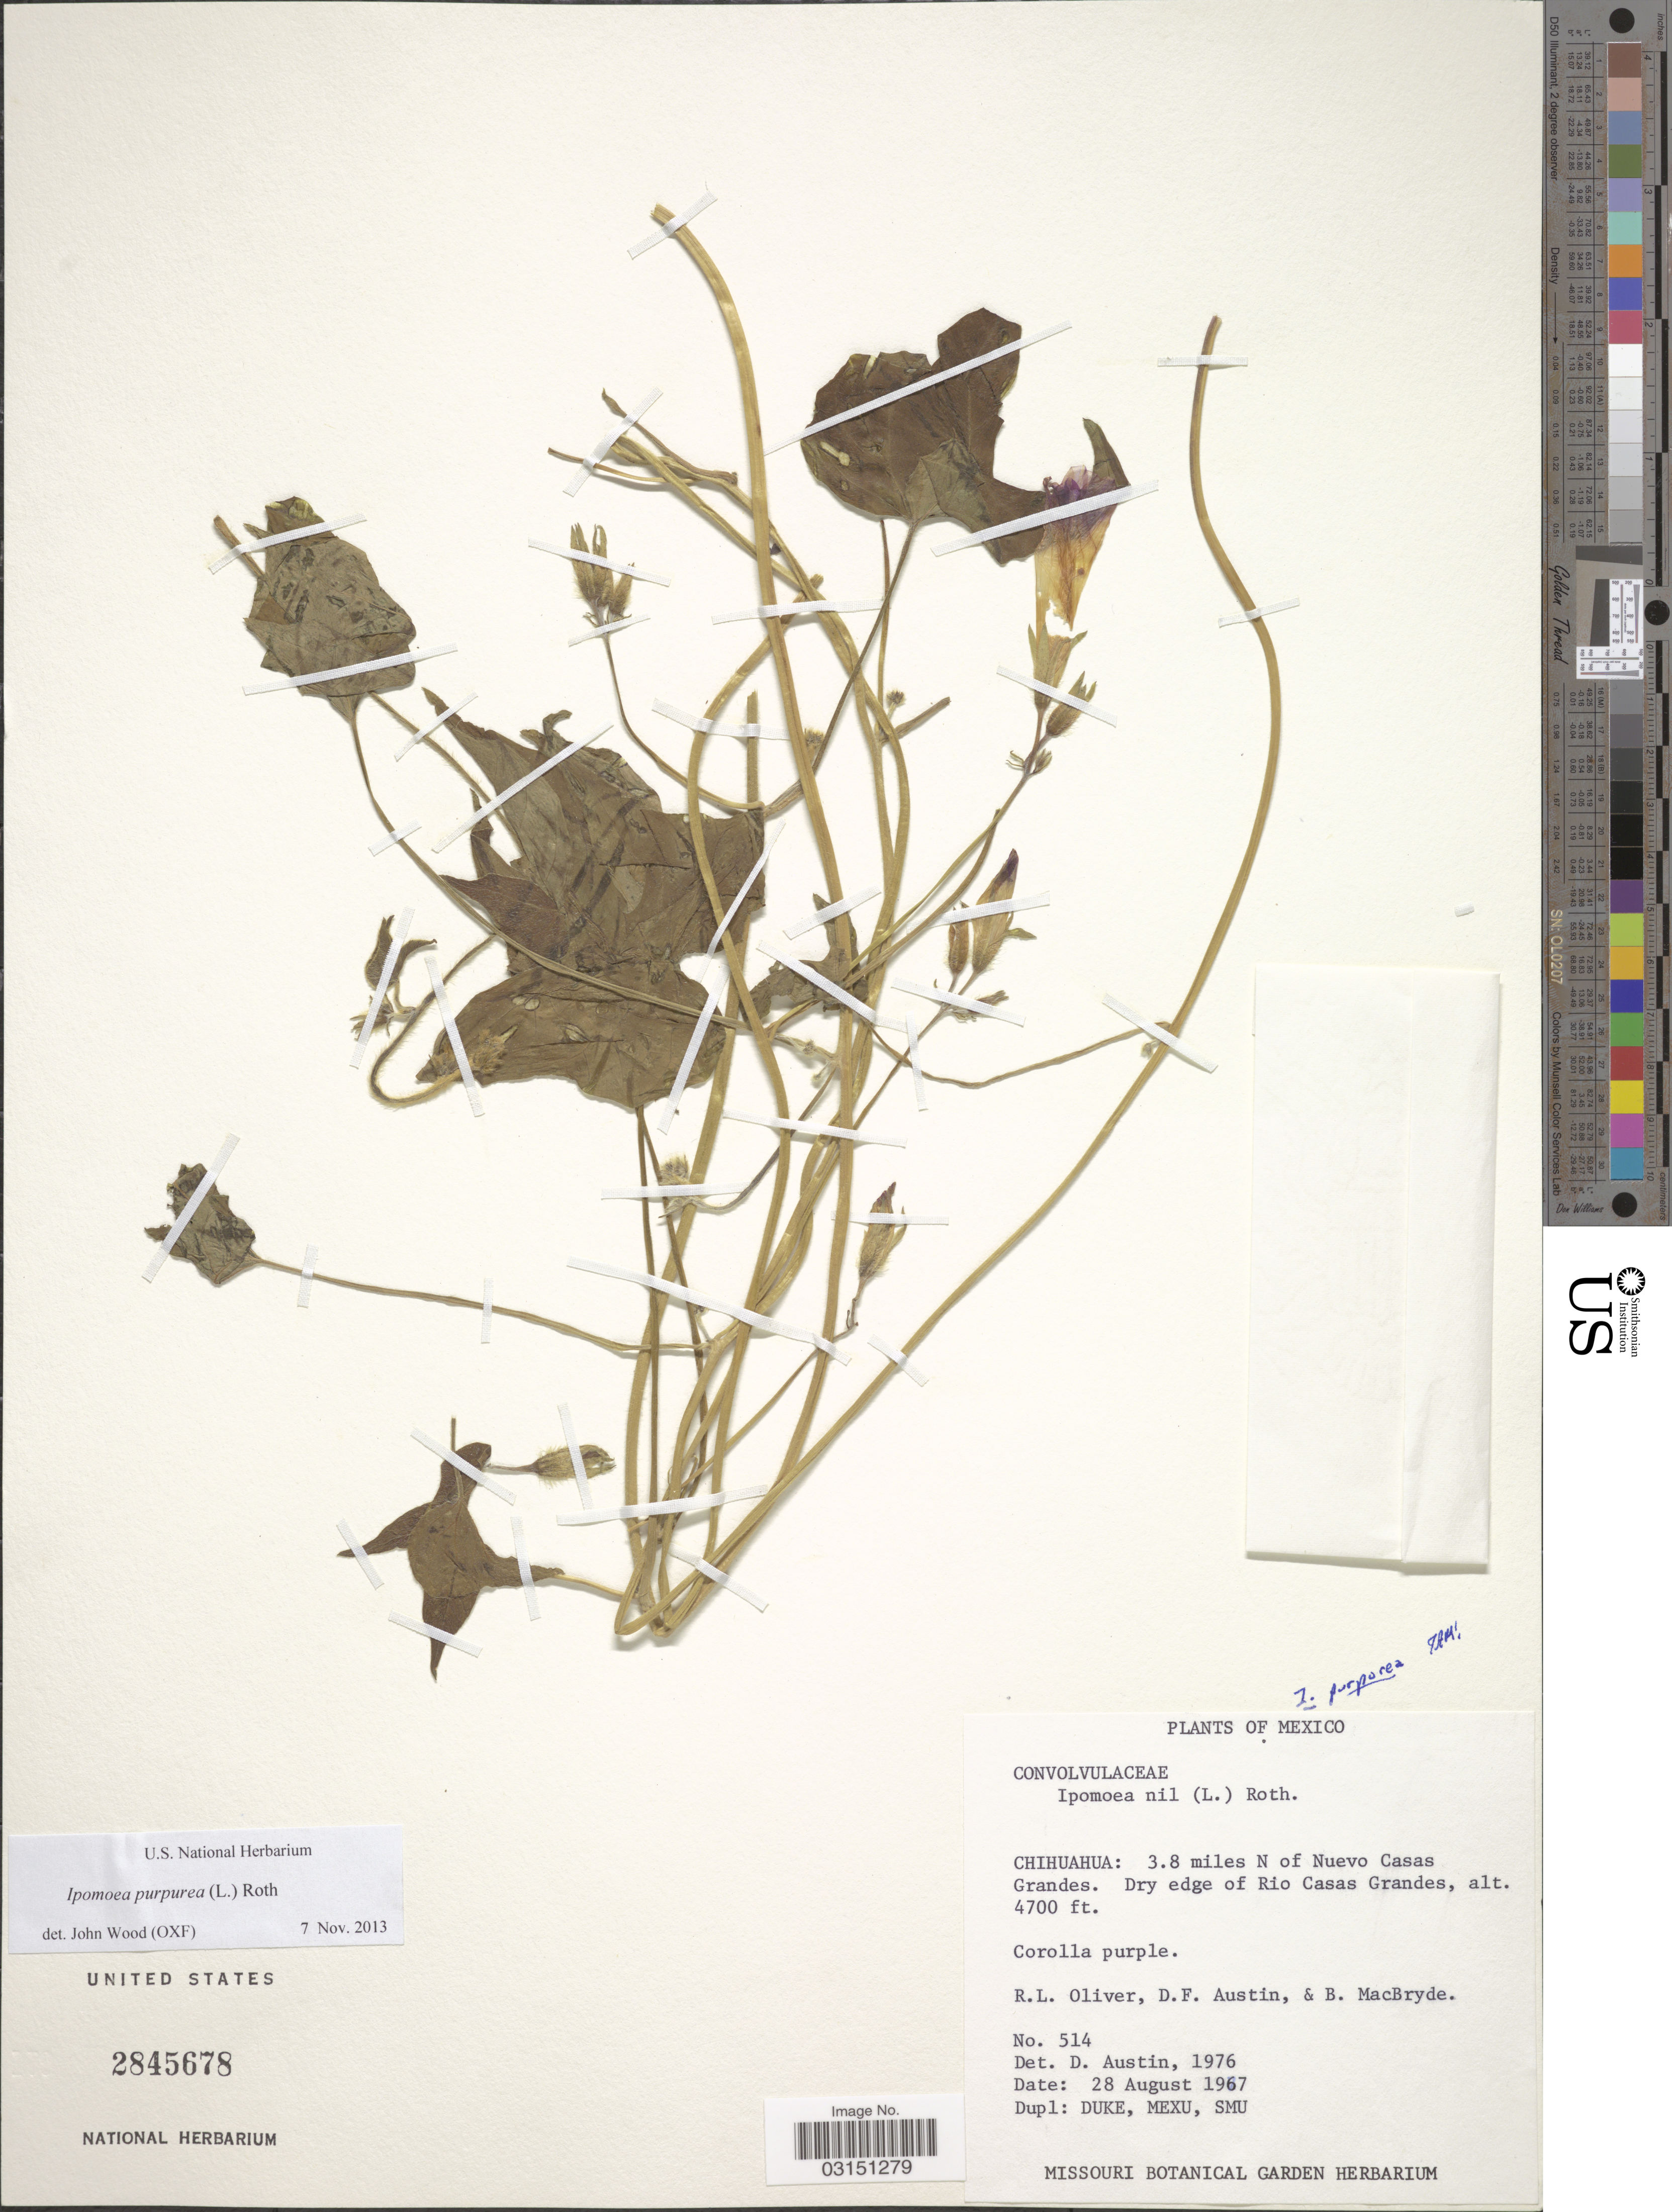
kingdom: Plantae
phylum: Tracheophyta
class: Magnoliopsida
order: Solanales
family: Convolvulaceae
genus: Ipomoea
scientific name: Ipomoea purpurea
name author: (L.) Roth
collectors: R. Oliver, D. Austin & B. MacBryde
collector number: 514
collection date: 1967-08-28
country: Mexico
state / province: Chihuahua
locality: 3.8 miles N of Nuevo Casas Grandes. Dry edge of Rio Casas Grandes.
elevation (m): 1433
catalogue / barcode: US 2845678